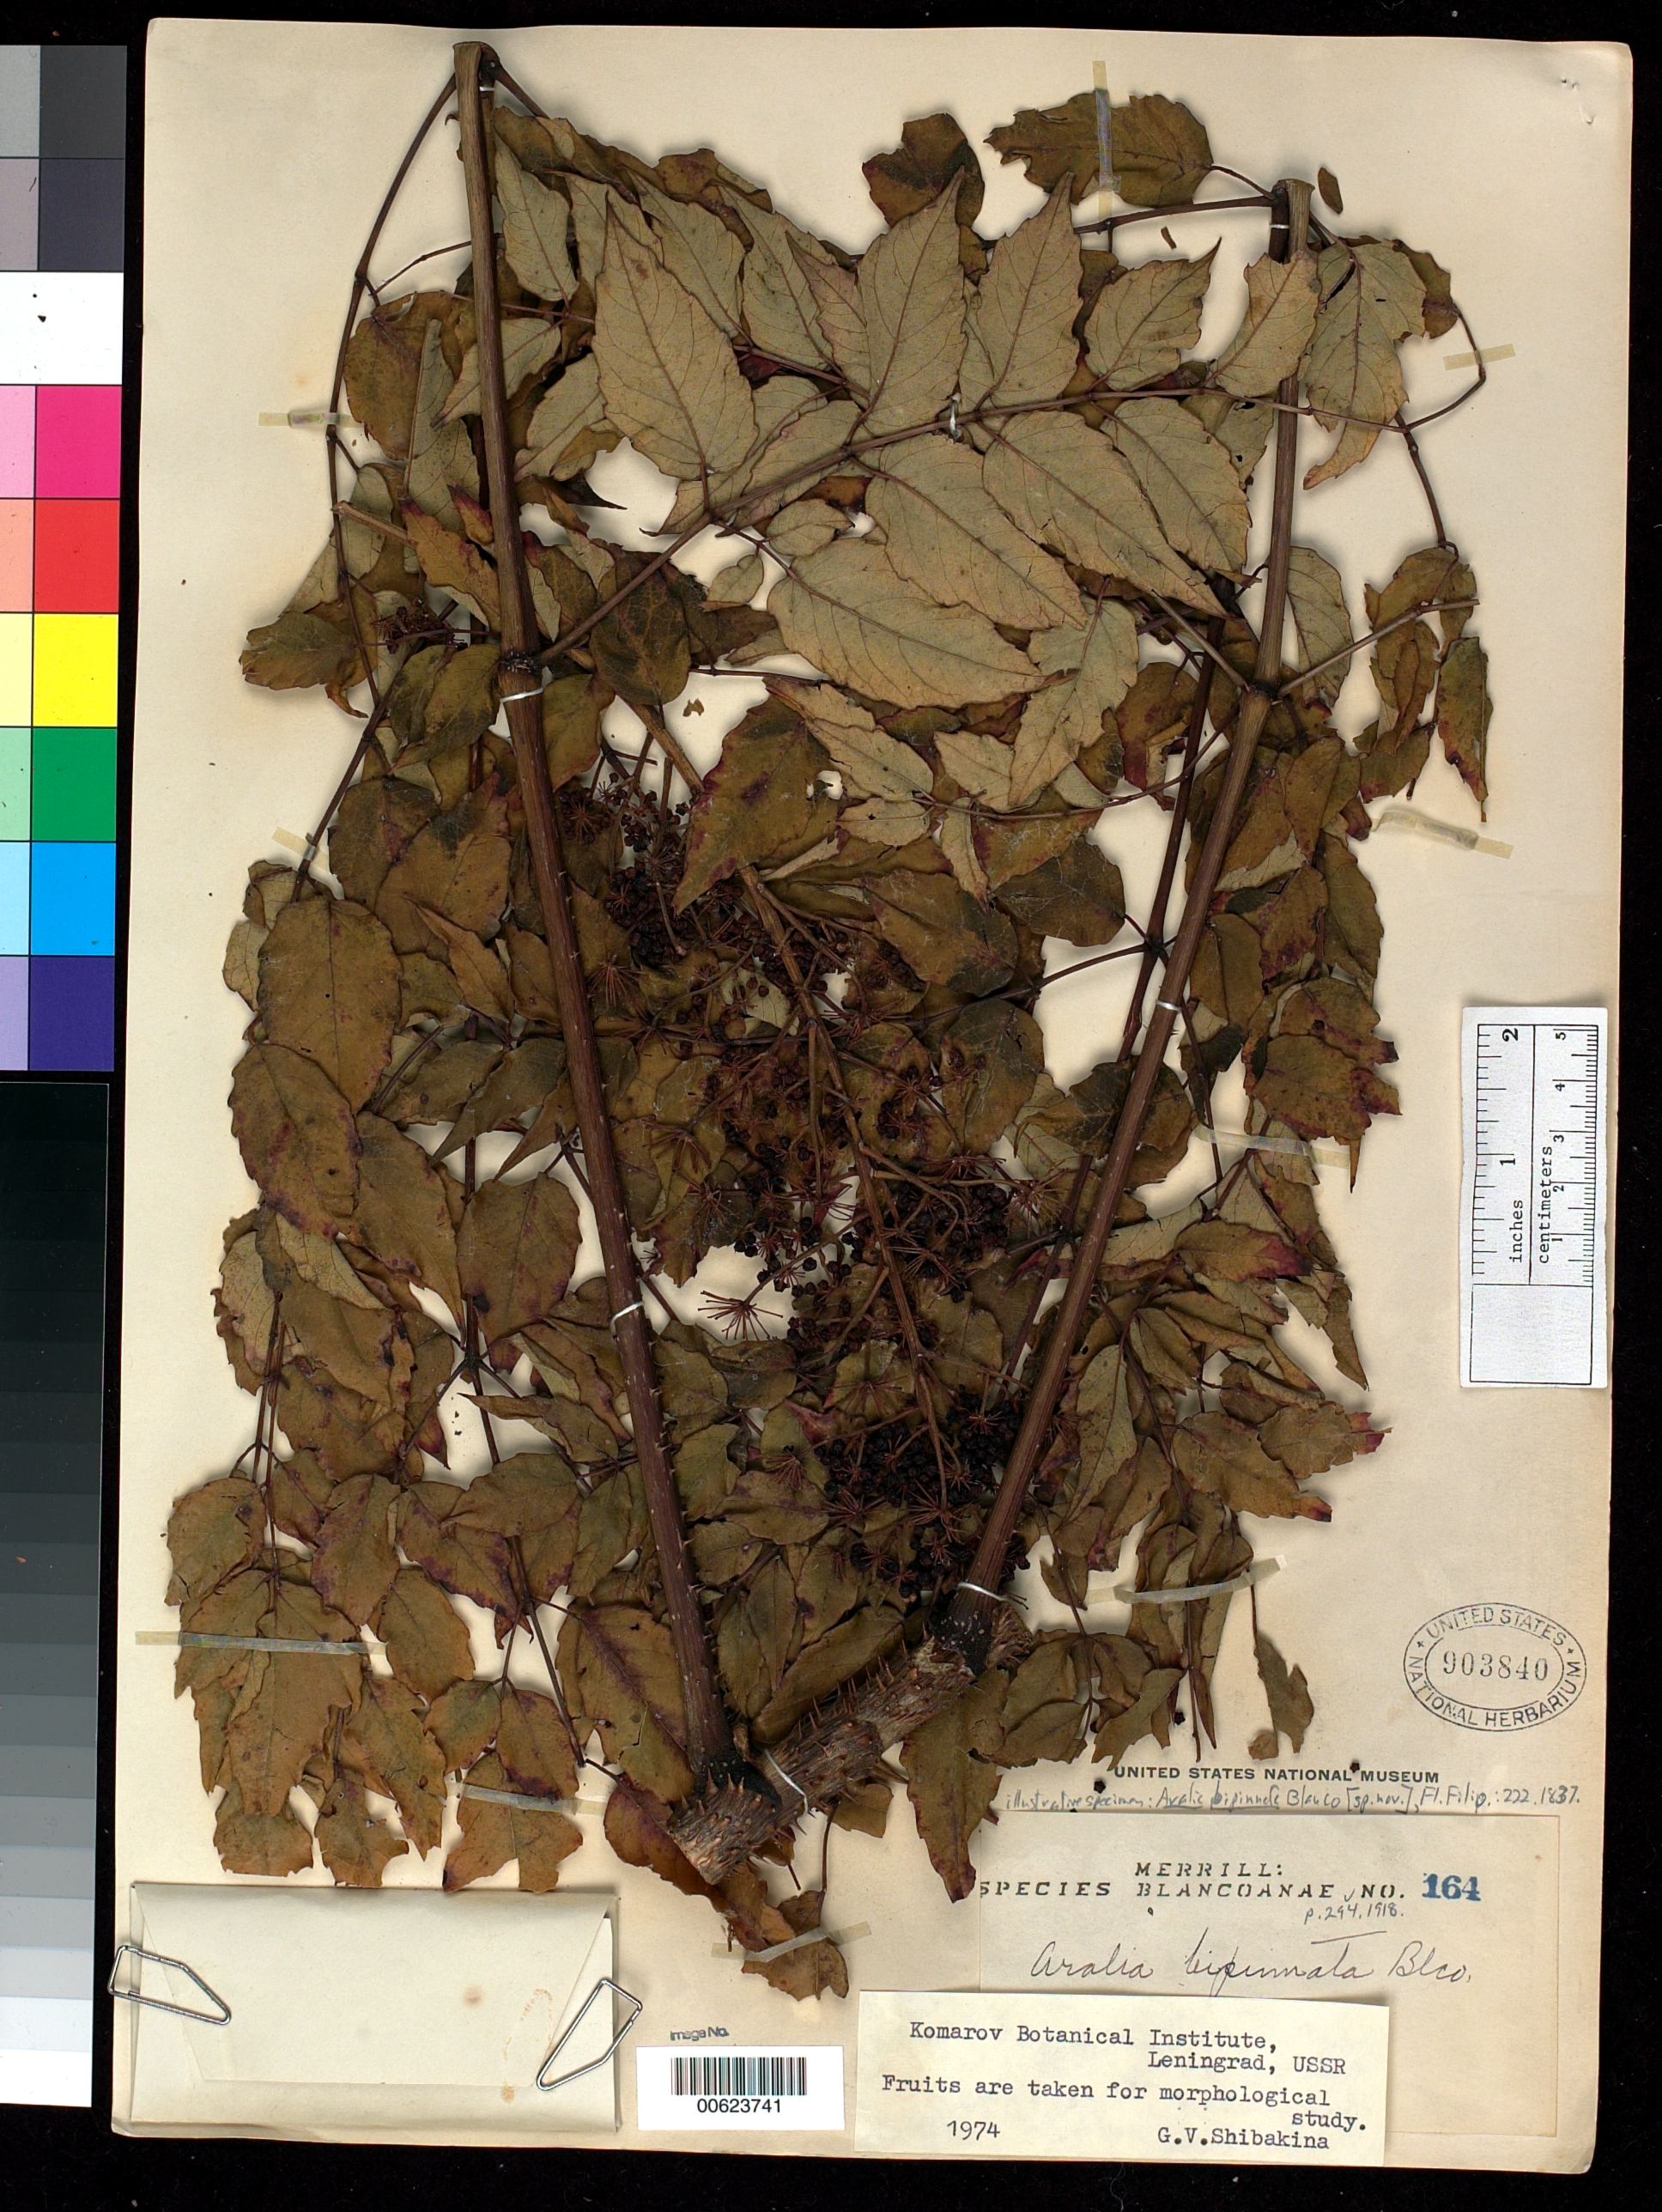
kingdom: Plantae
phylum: Tracheophyta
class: Magnoliopsida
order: Apiales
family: Araliaceae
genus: Aralia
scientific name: Aralia bipinnata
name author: Blanco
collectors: E. D. Merrill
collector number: Sp. Blancoan. 0164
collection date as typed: Nov 1914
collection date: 1914-11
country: Philippines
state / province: Cordillera (Administrative Region)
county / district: Benguet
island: Luzon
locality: Baguio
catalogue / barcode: US 903840